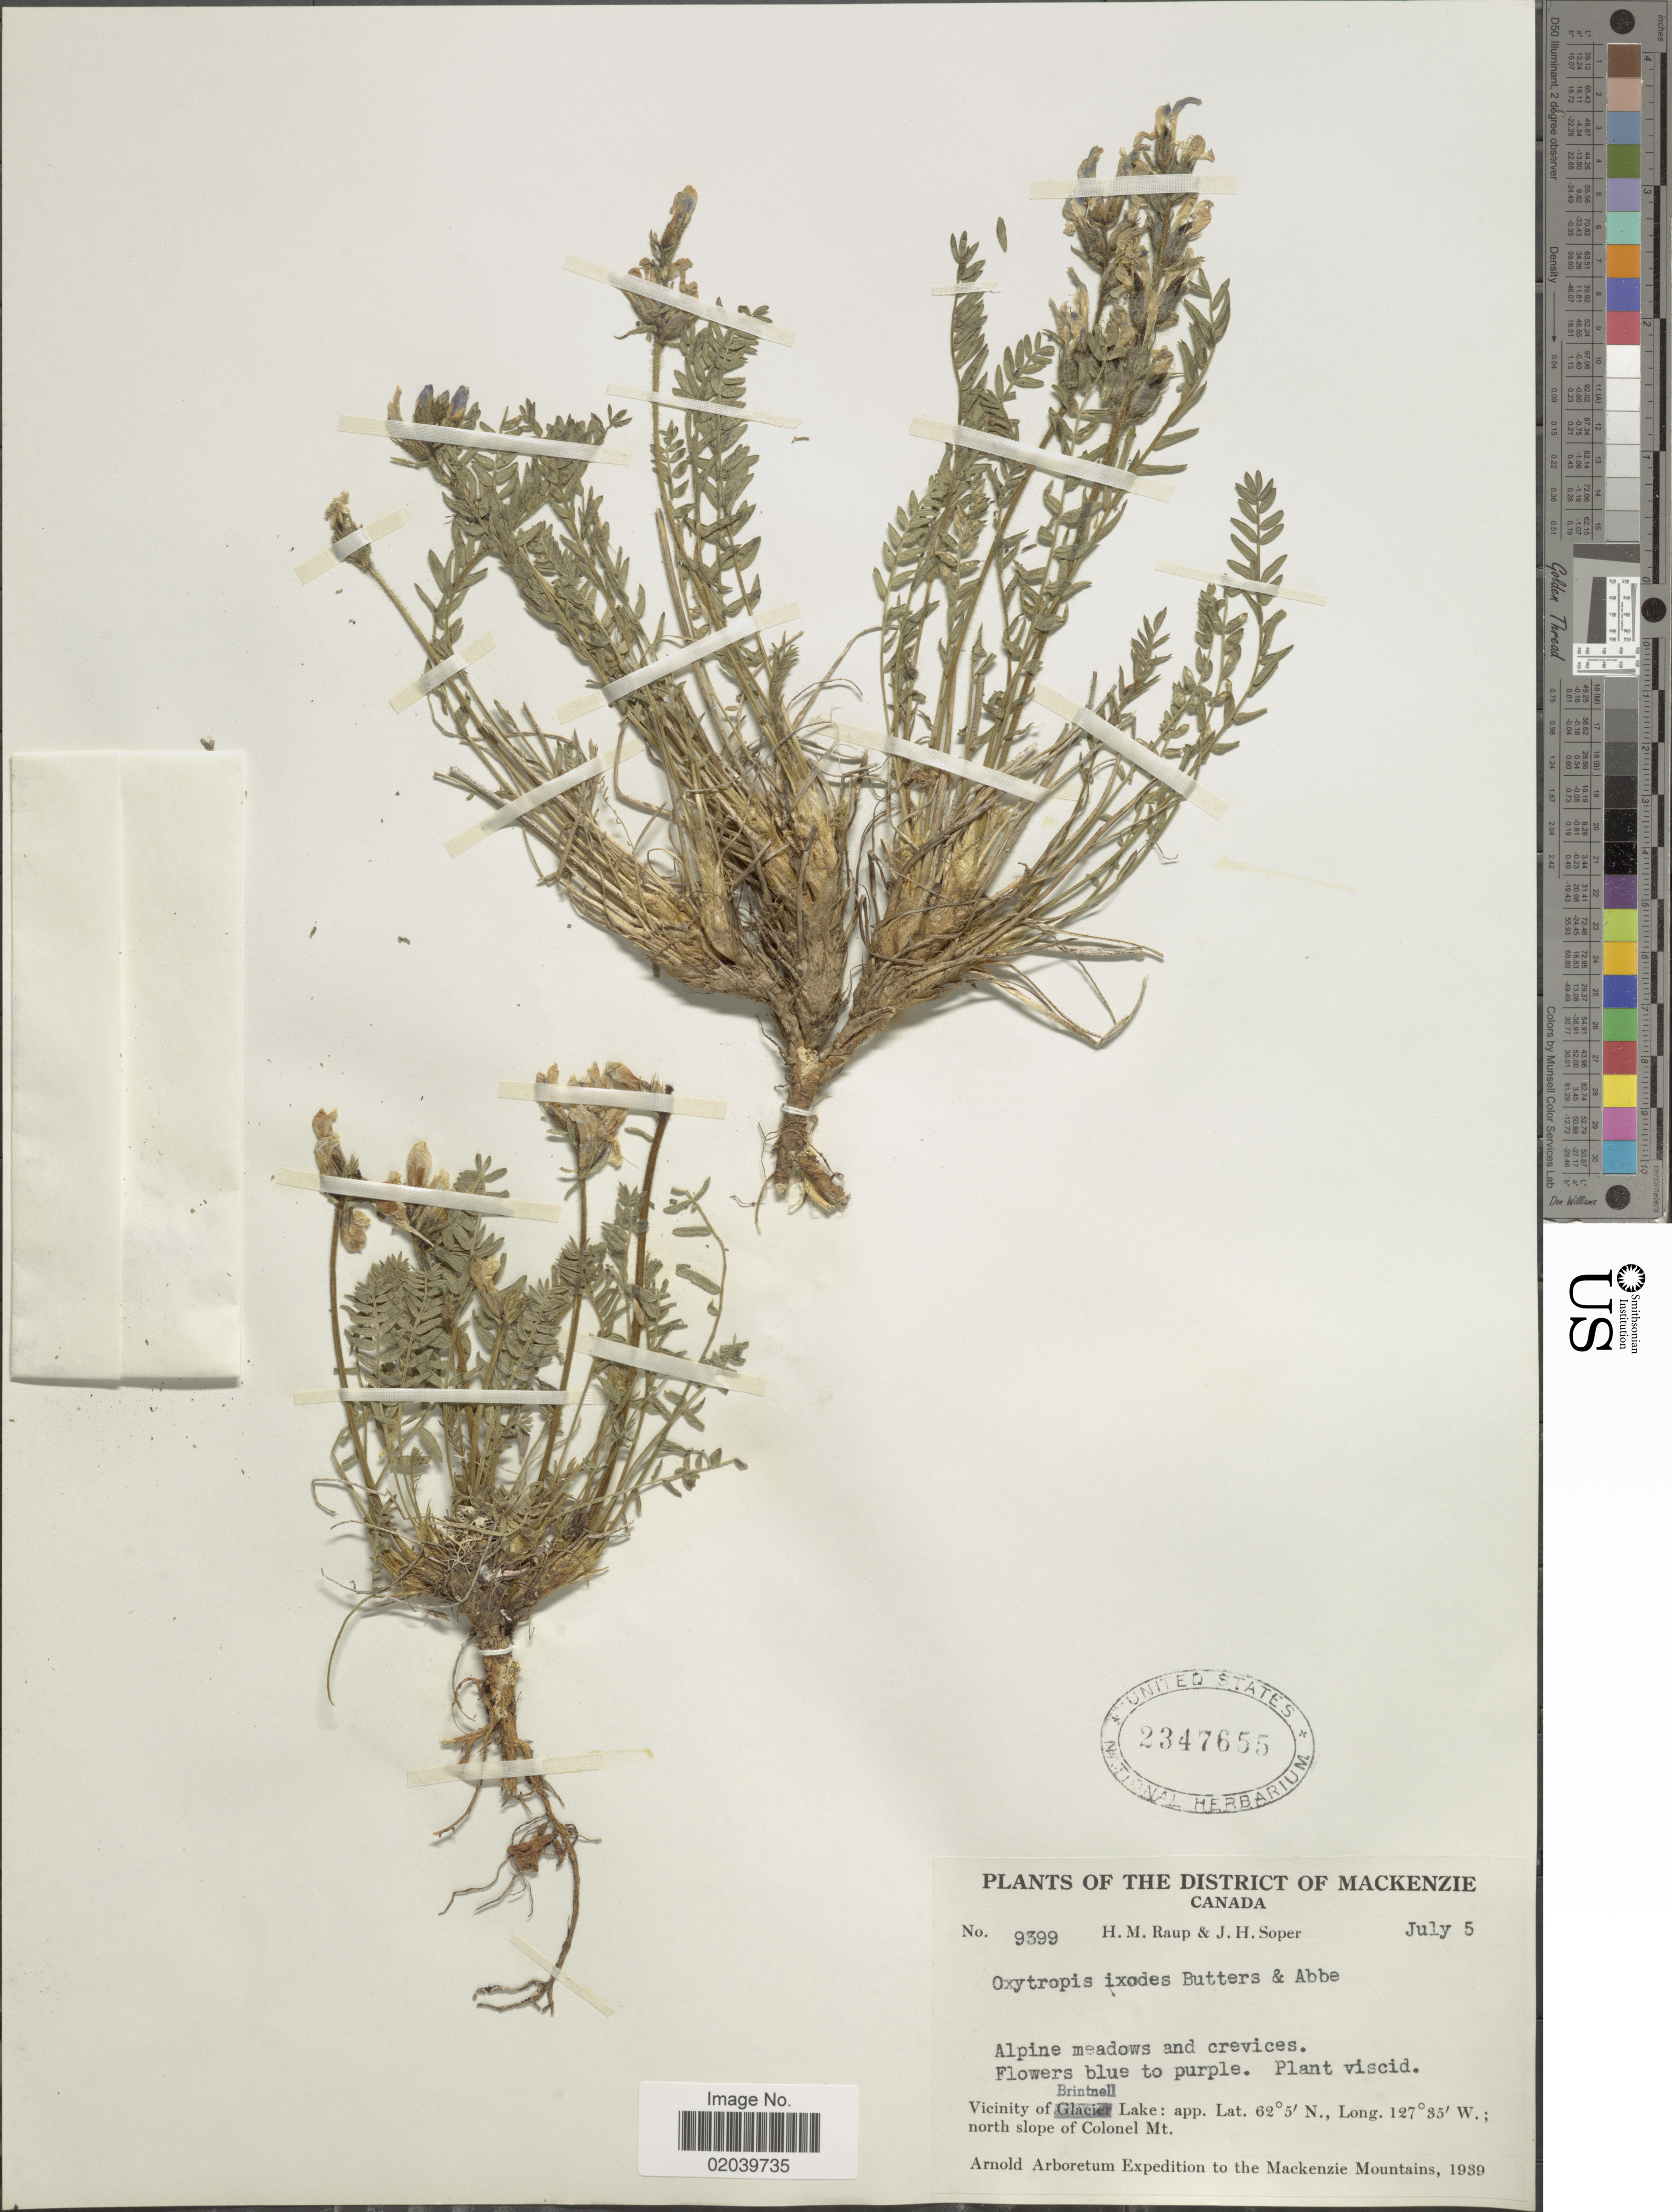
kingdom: Plantae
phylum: Tracheophyta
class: Magnoliopsida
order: Fabales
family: Fabaceae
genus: Oxytropis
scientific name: Oxytropis ixodes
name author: Butters & Abbe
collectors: H. Raup & J. H. Soper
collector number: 9399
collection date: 1939-07-05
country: Canada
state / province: British Columbia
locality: District of Mackenzie. Vicinity of Brintnell Lake. North slope of Colonel Mt.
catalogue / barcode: US 2347655